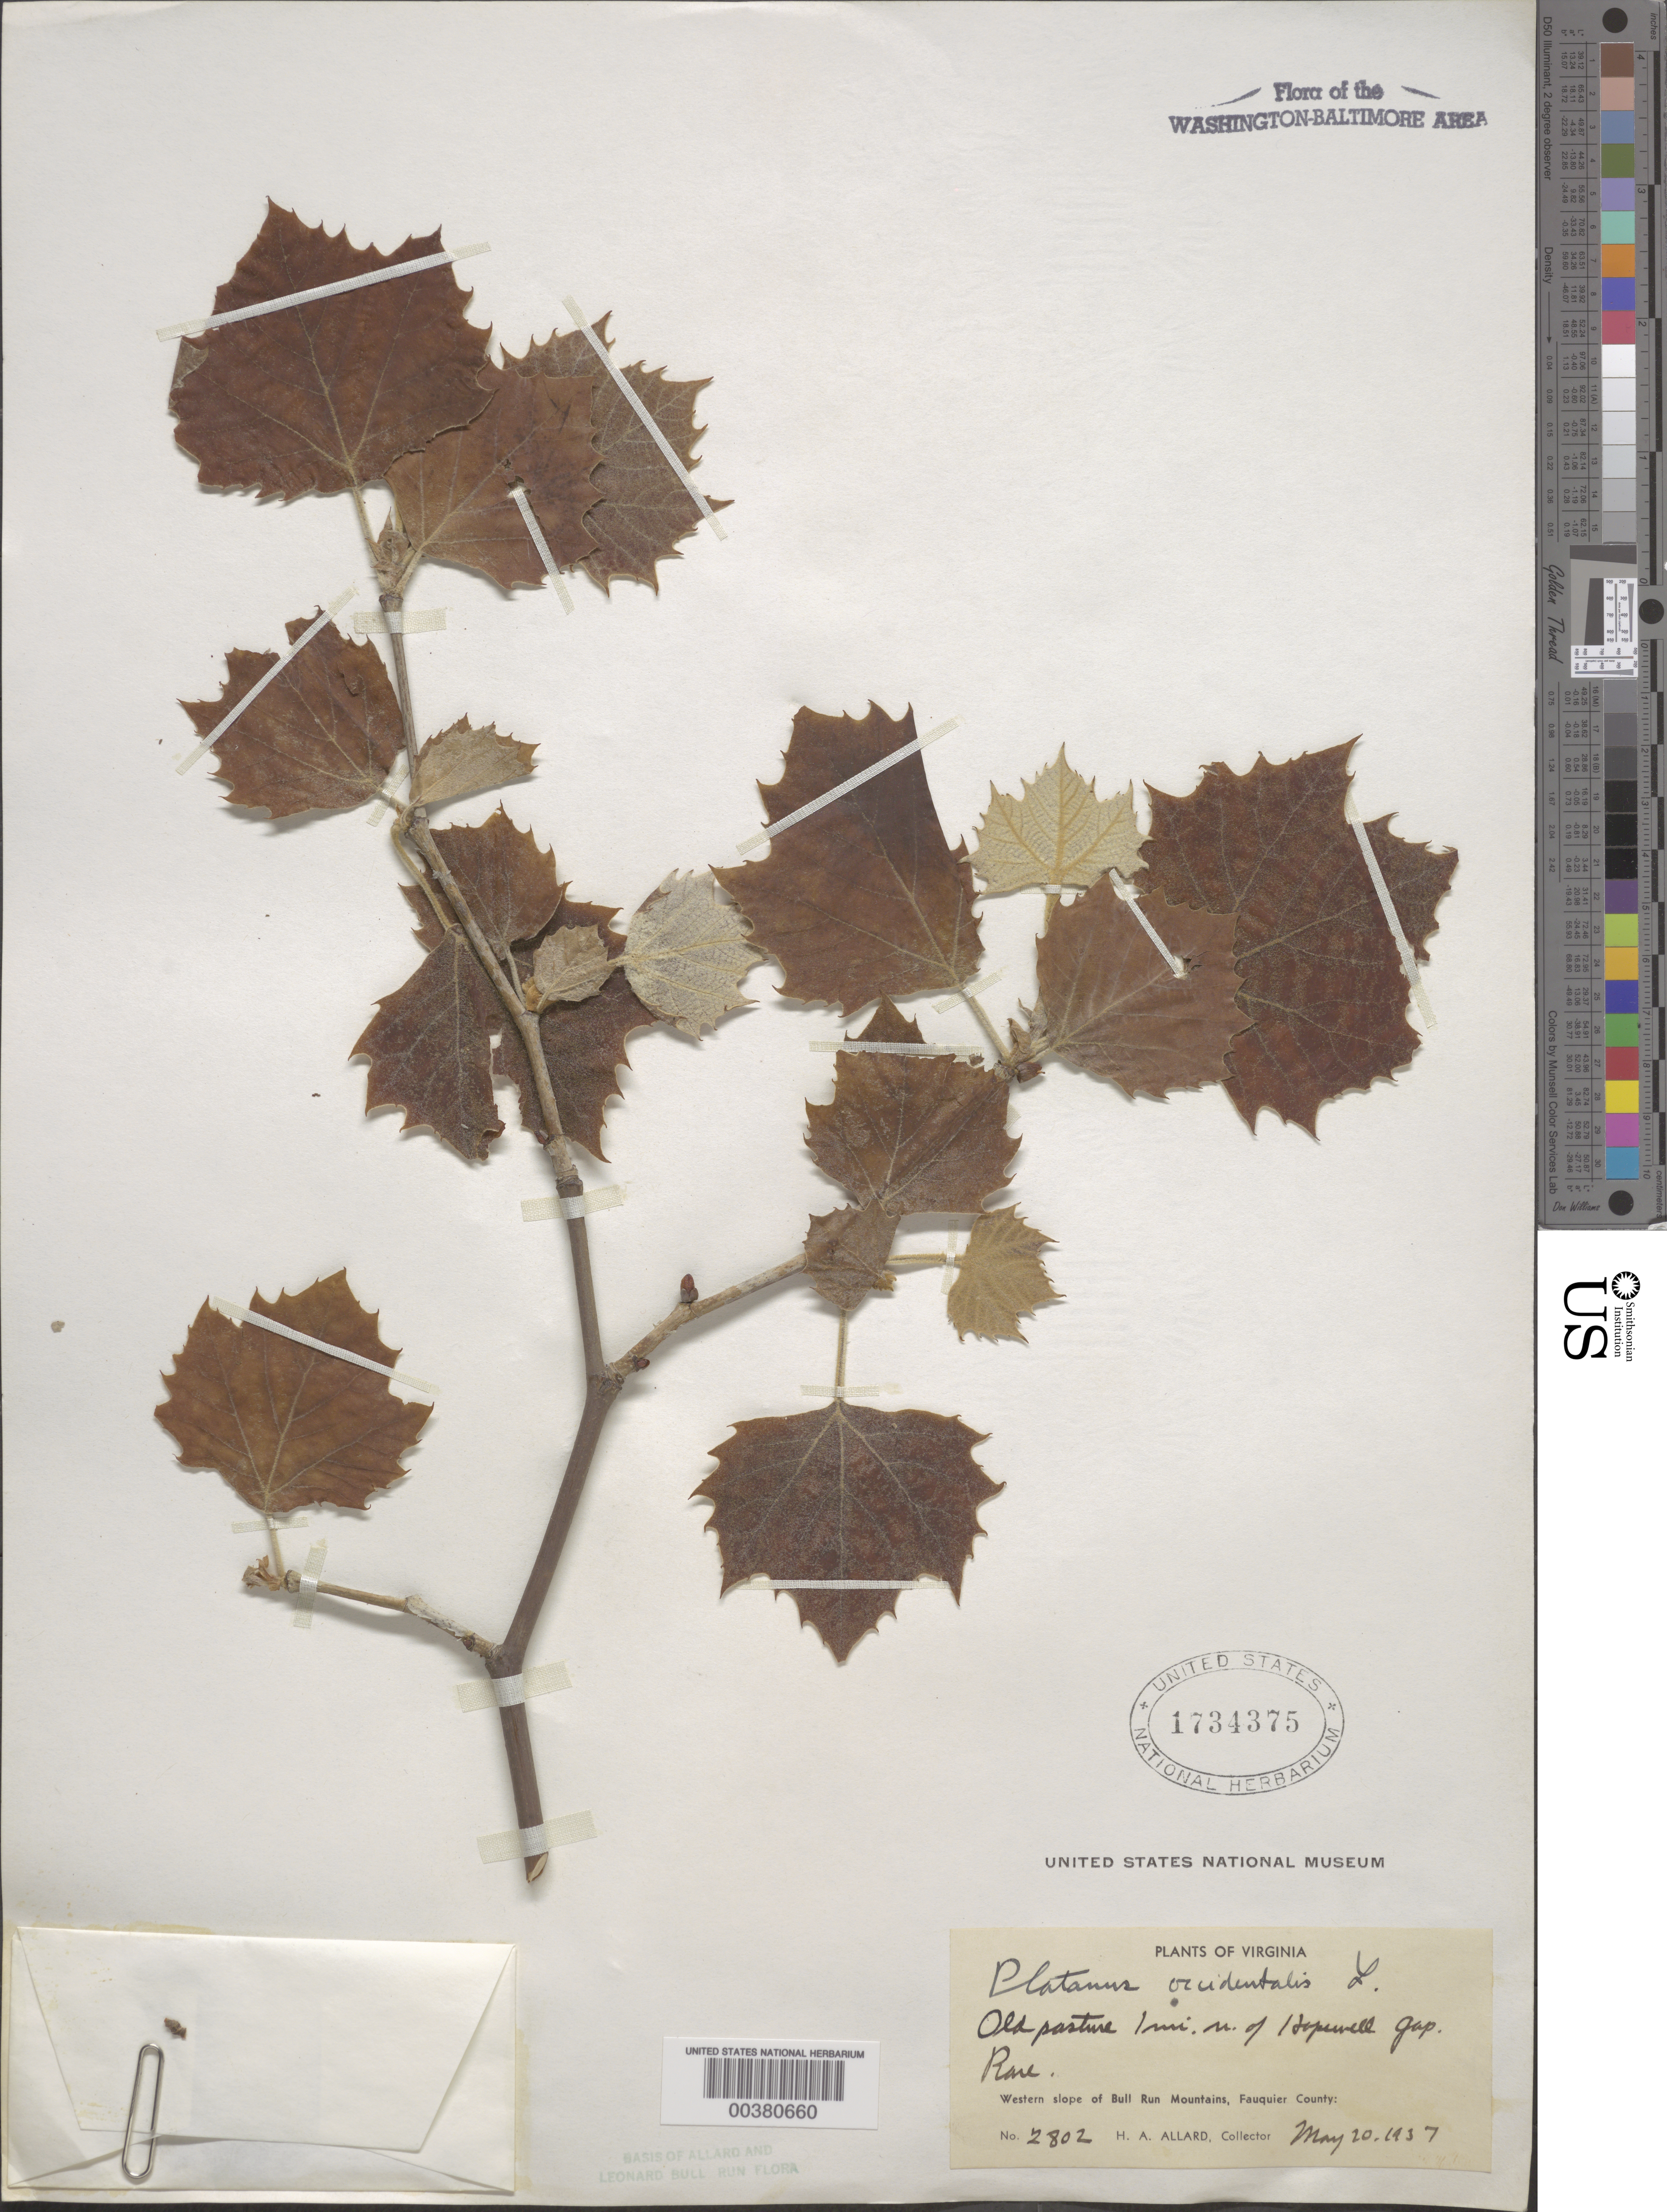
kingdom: Plantae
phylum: Tracheophyta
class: Magnoliopsida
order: Proteales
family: Platanaceae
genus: Platanus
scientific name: Platanus occidentalis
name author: L.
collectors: H. A. Allard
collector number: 2802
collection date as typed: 20 May 1937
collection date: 1937-05-20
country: United States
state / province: Virginia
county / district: Fauquier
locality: North of Hopewell Gap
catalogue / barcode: US 1734375